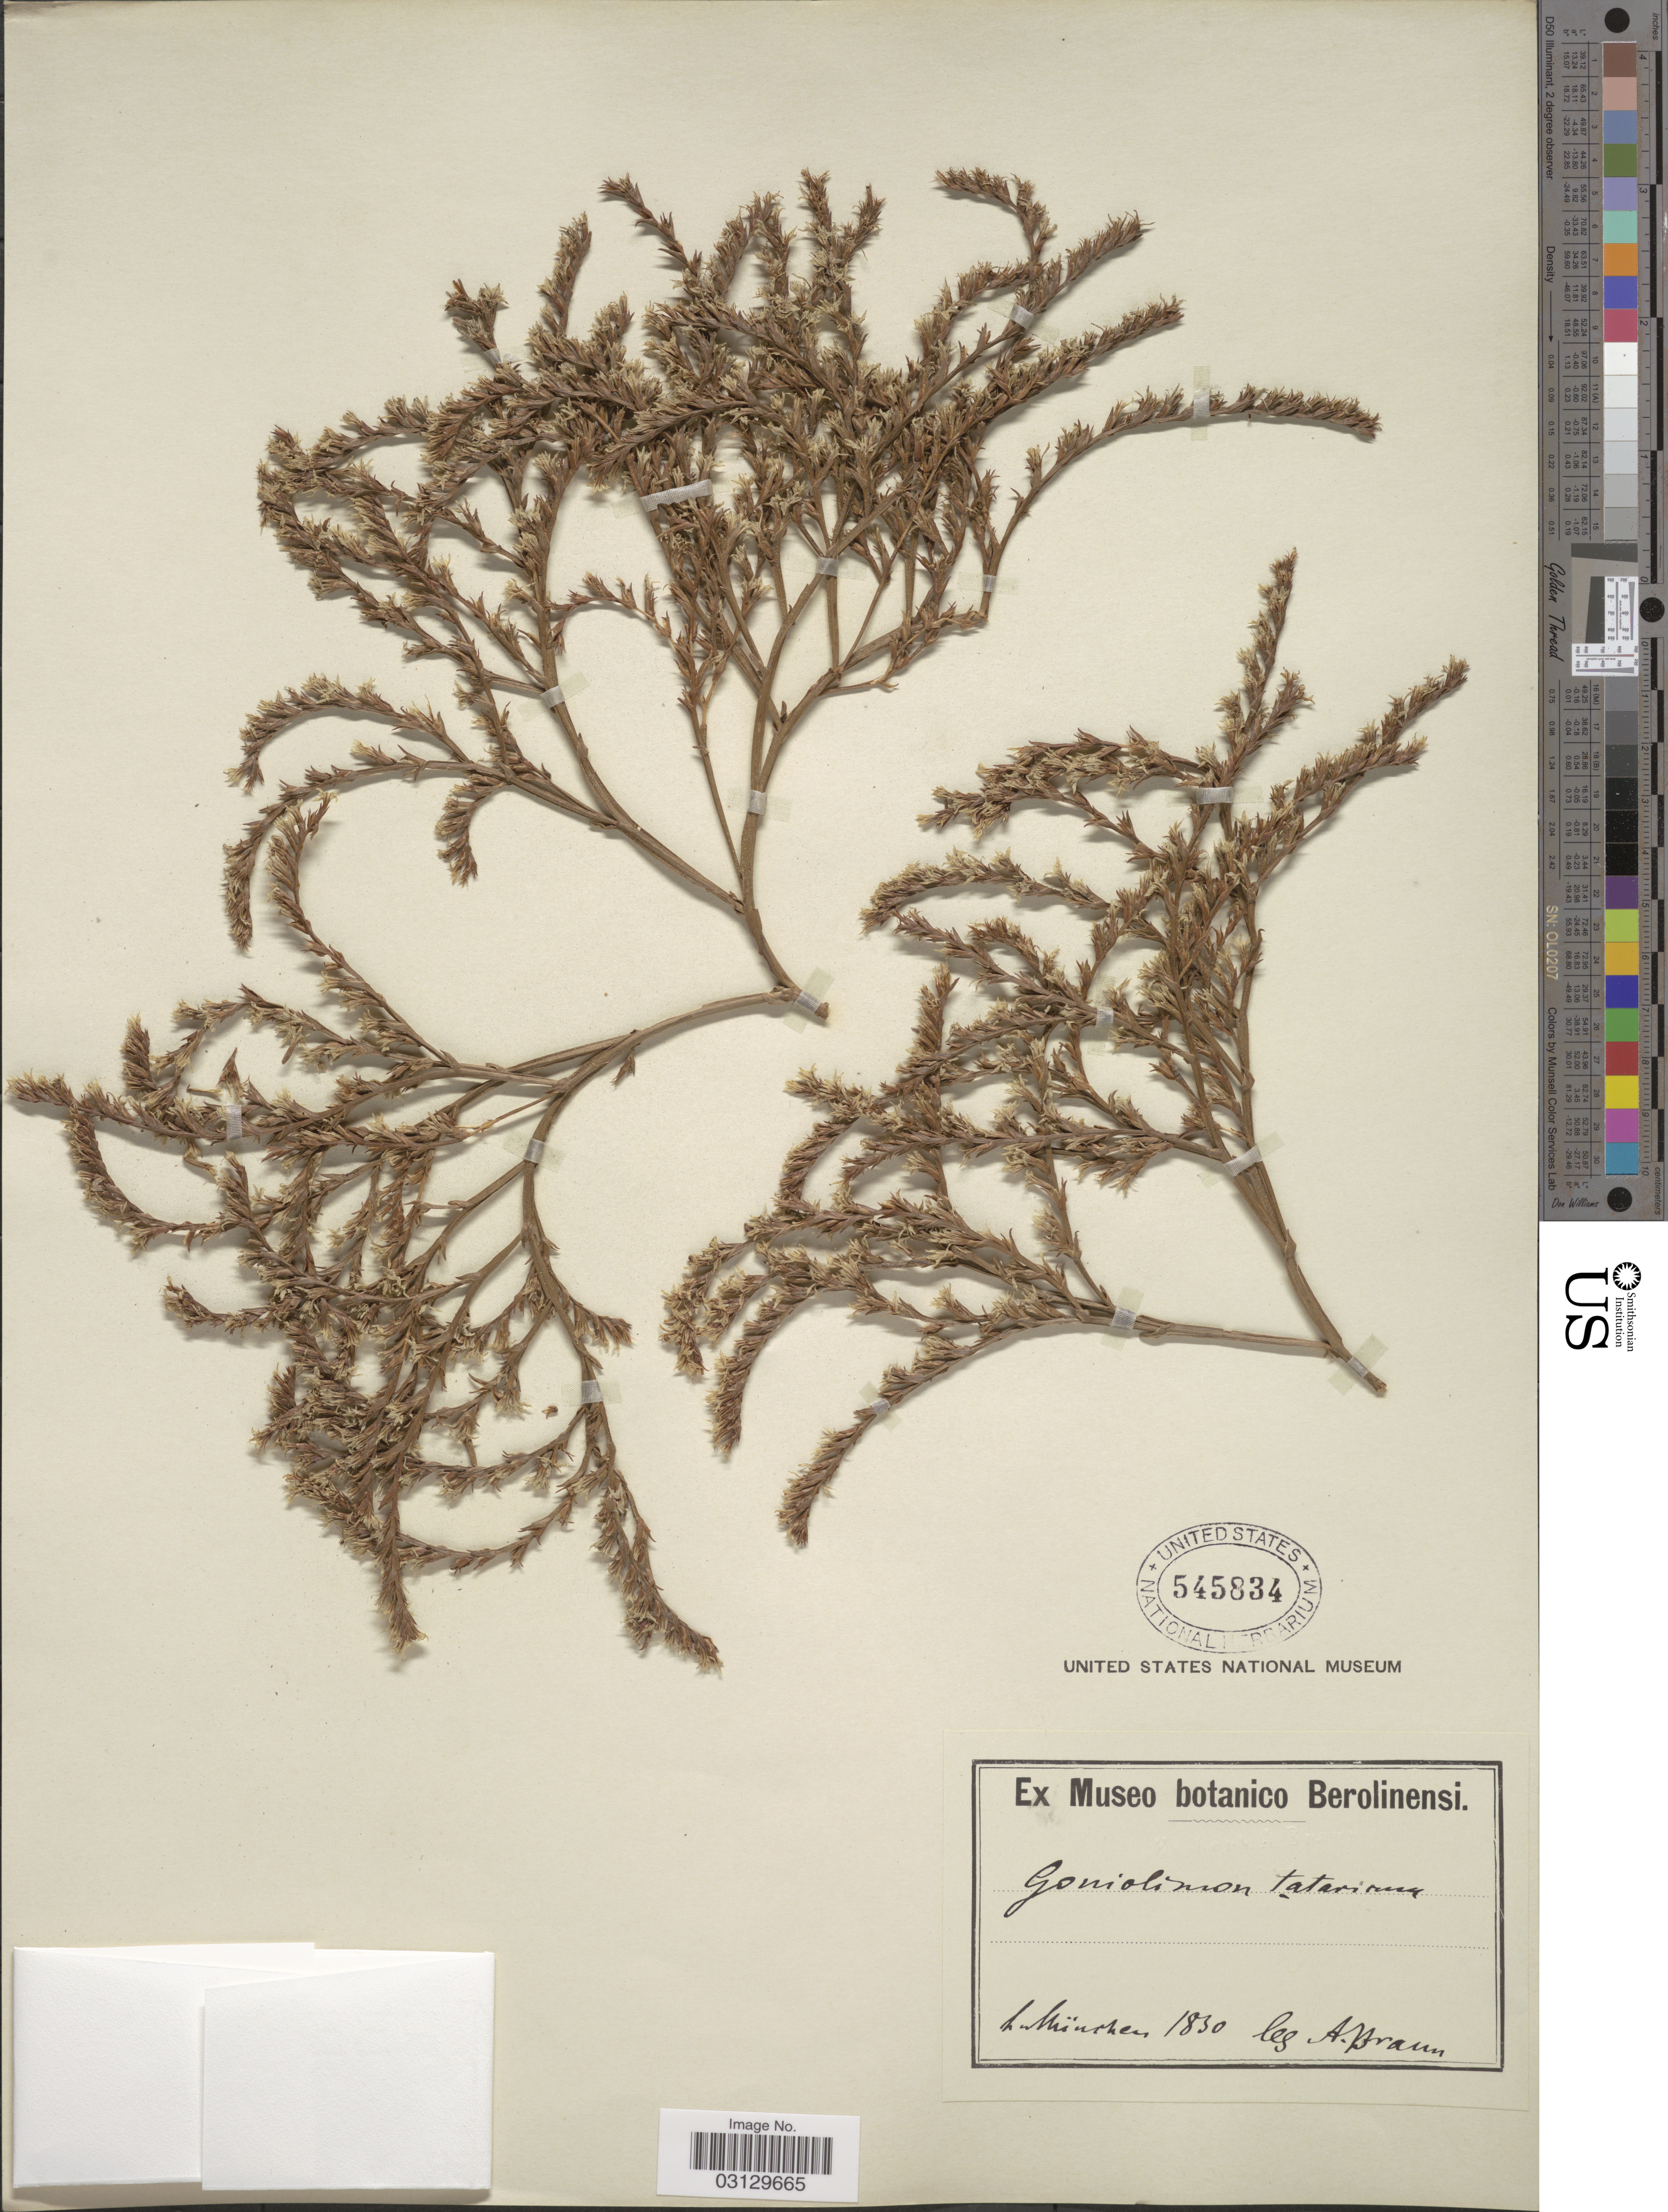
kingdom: Plantae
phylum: Tracheophyta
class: Magnoliopsida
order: Caryophyllales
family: Plumbaginaceae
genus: Goniolimon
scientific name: Goniolimon tataricum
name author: Boiss.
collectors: A. Braun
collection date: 1830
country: Germany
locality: München.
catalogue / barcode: US 545834